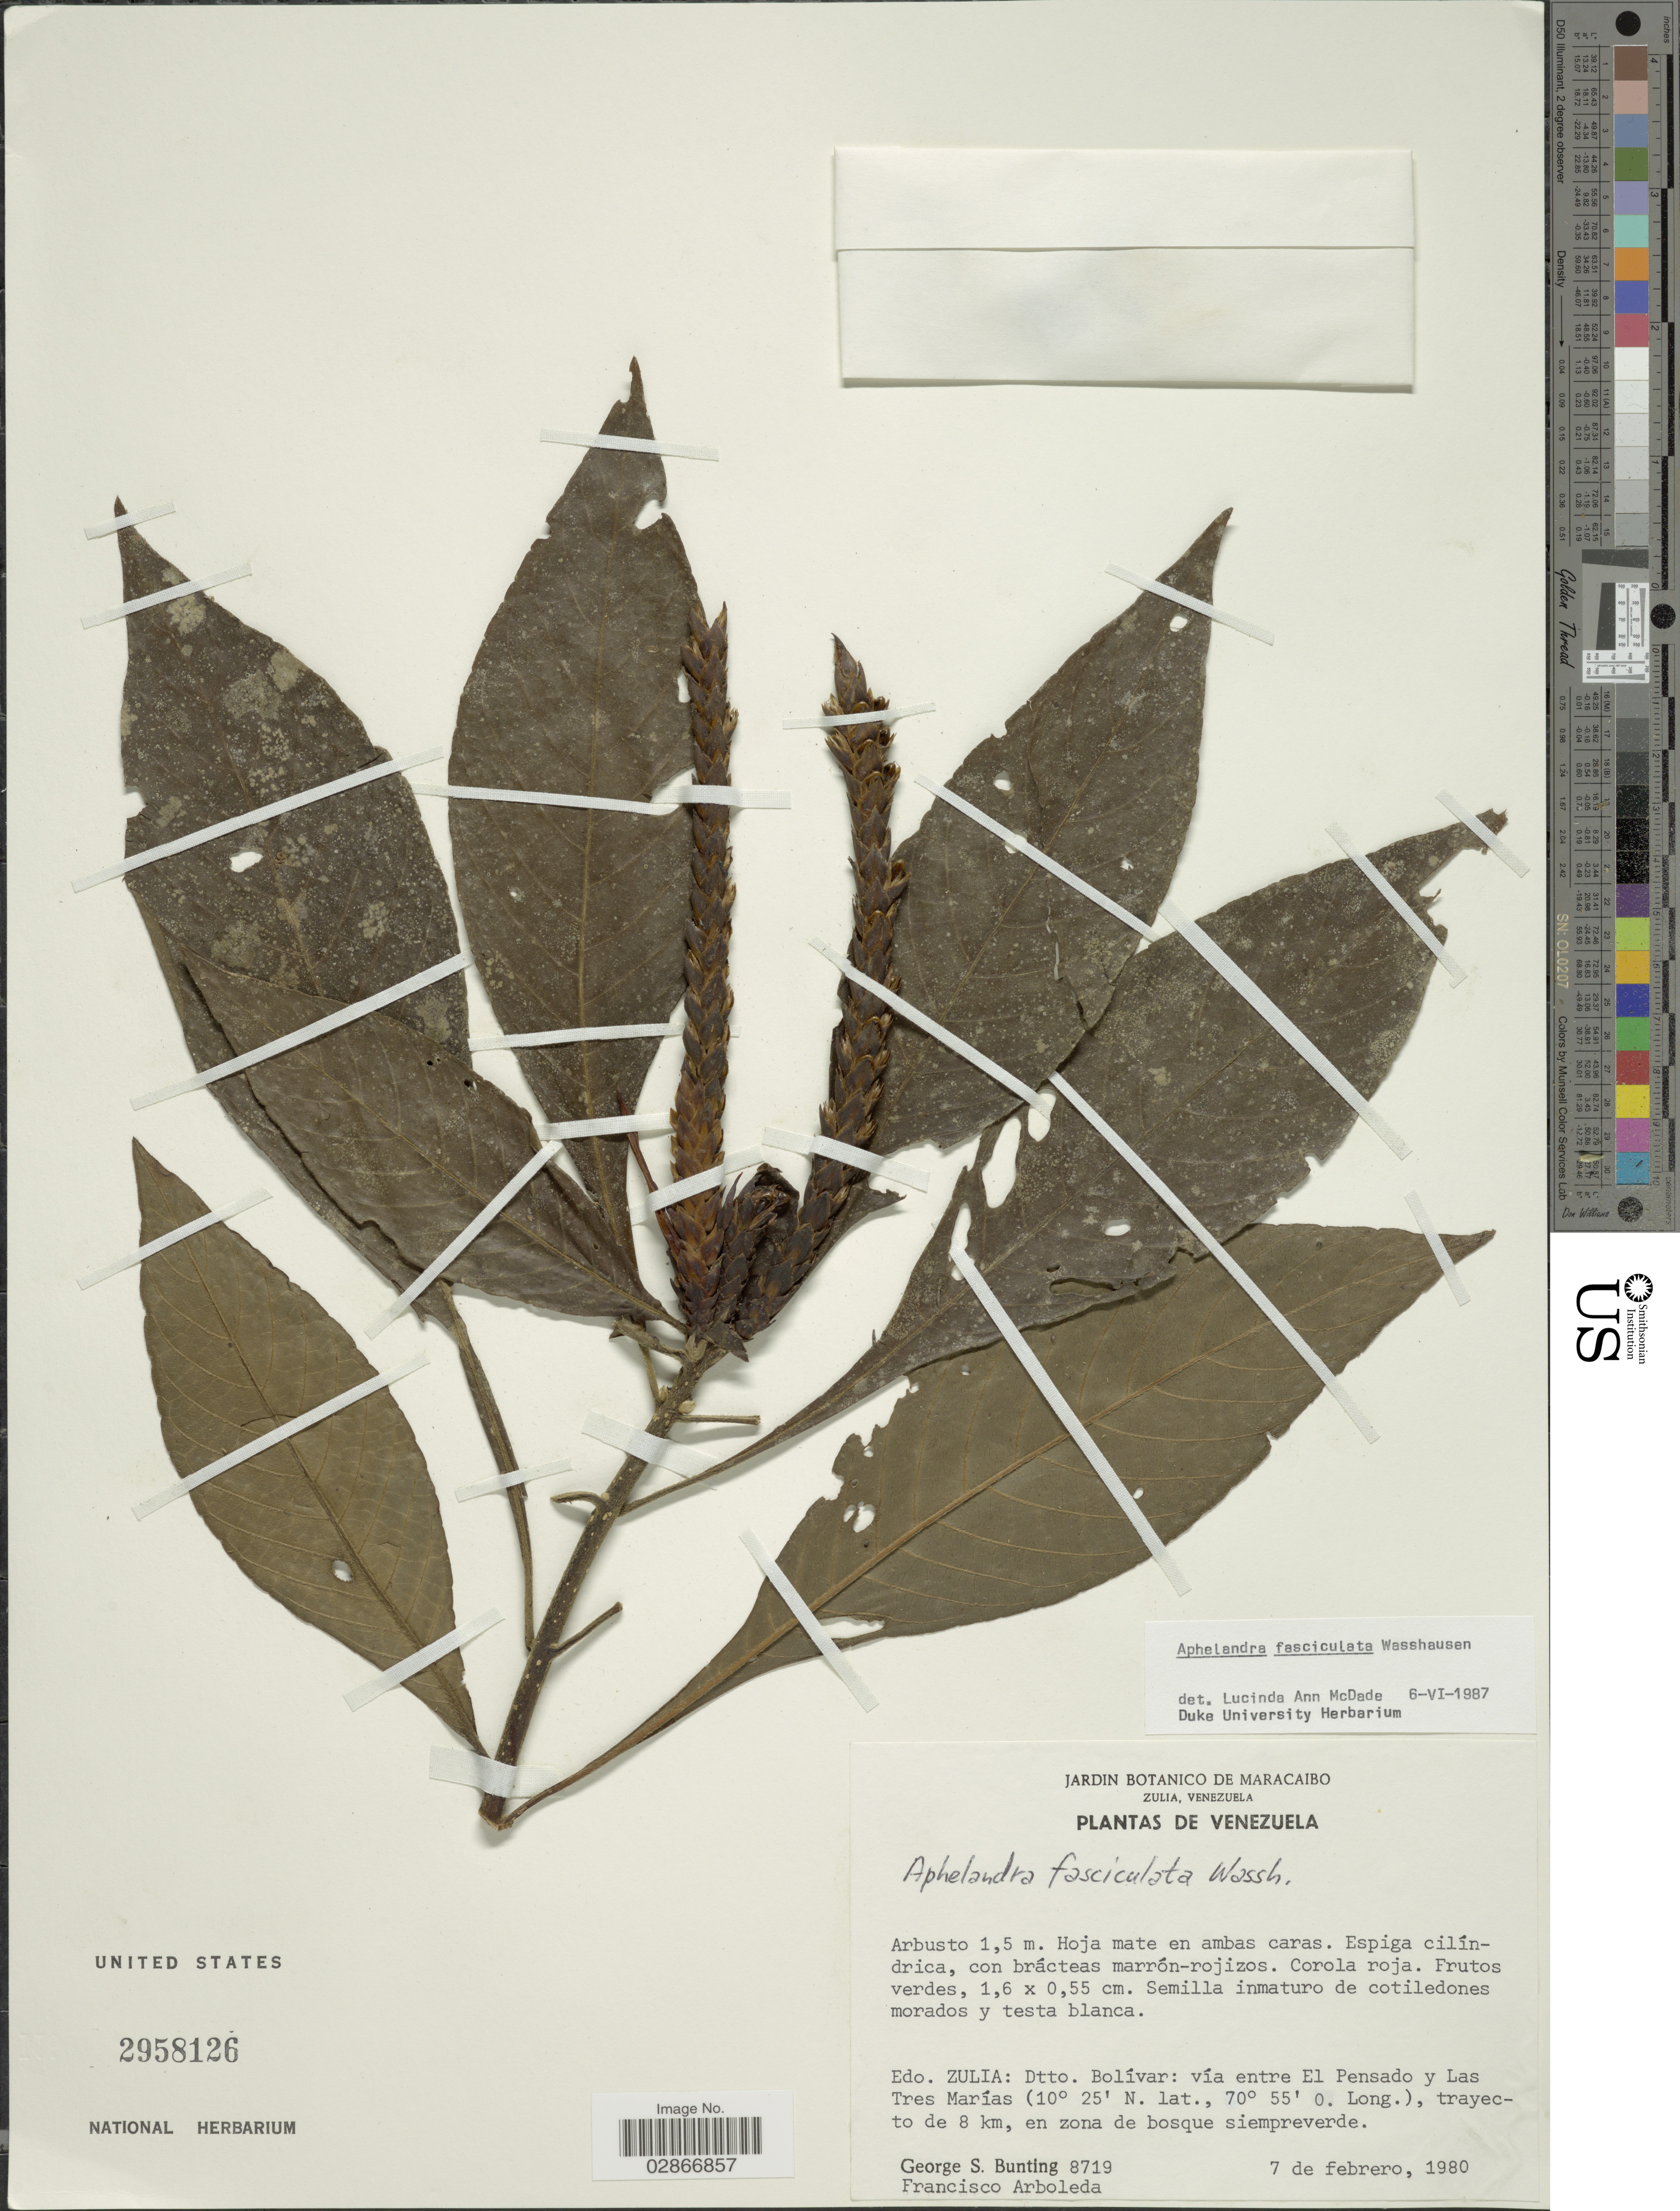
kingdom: Plantae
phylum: Tracheophyta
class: Magnoliopsida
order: Lamiales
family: Acanthaceae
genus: Aphelandra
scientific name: Aphelandra fasciculata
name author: Wassh.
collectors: G. S. Bunting & F. Arboleda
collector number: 8719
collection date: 1980-02-07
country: Venezuela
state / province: Zulia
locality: Dtto. Bolívar: vía entre El Pensado y Las Tres Marías, trayecto de 8 km.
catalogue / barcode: US 2951826